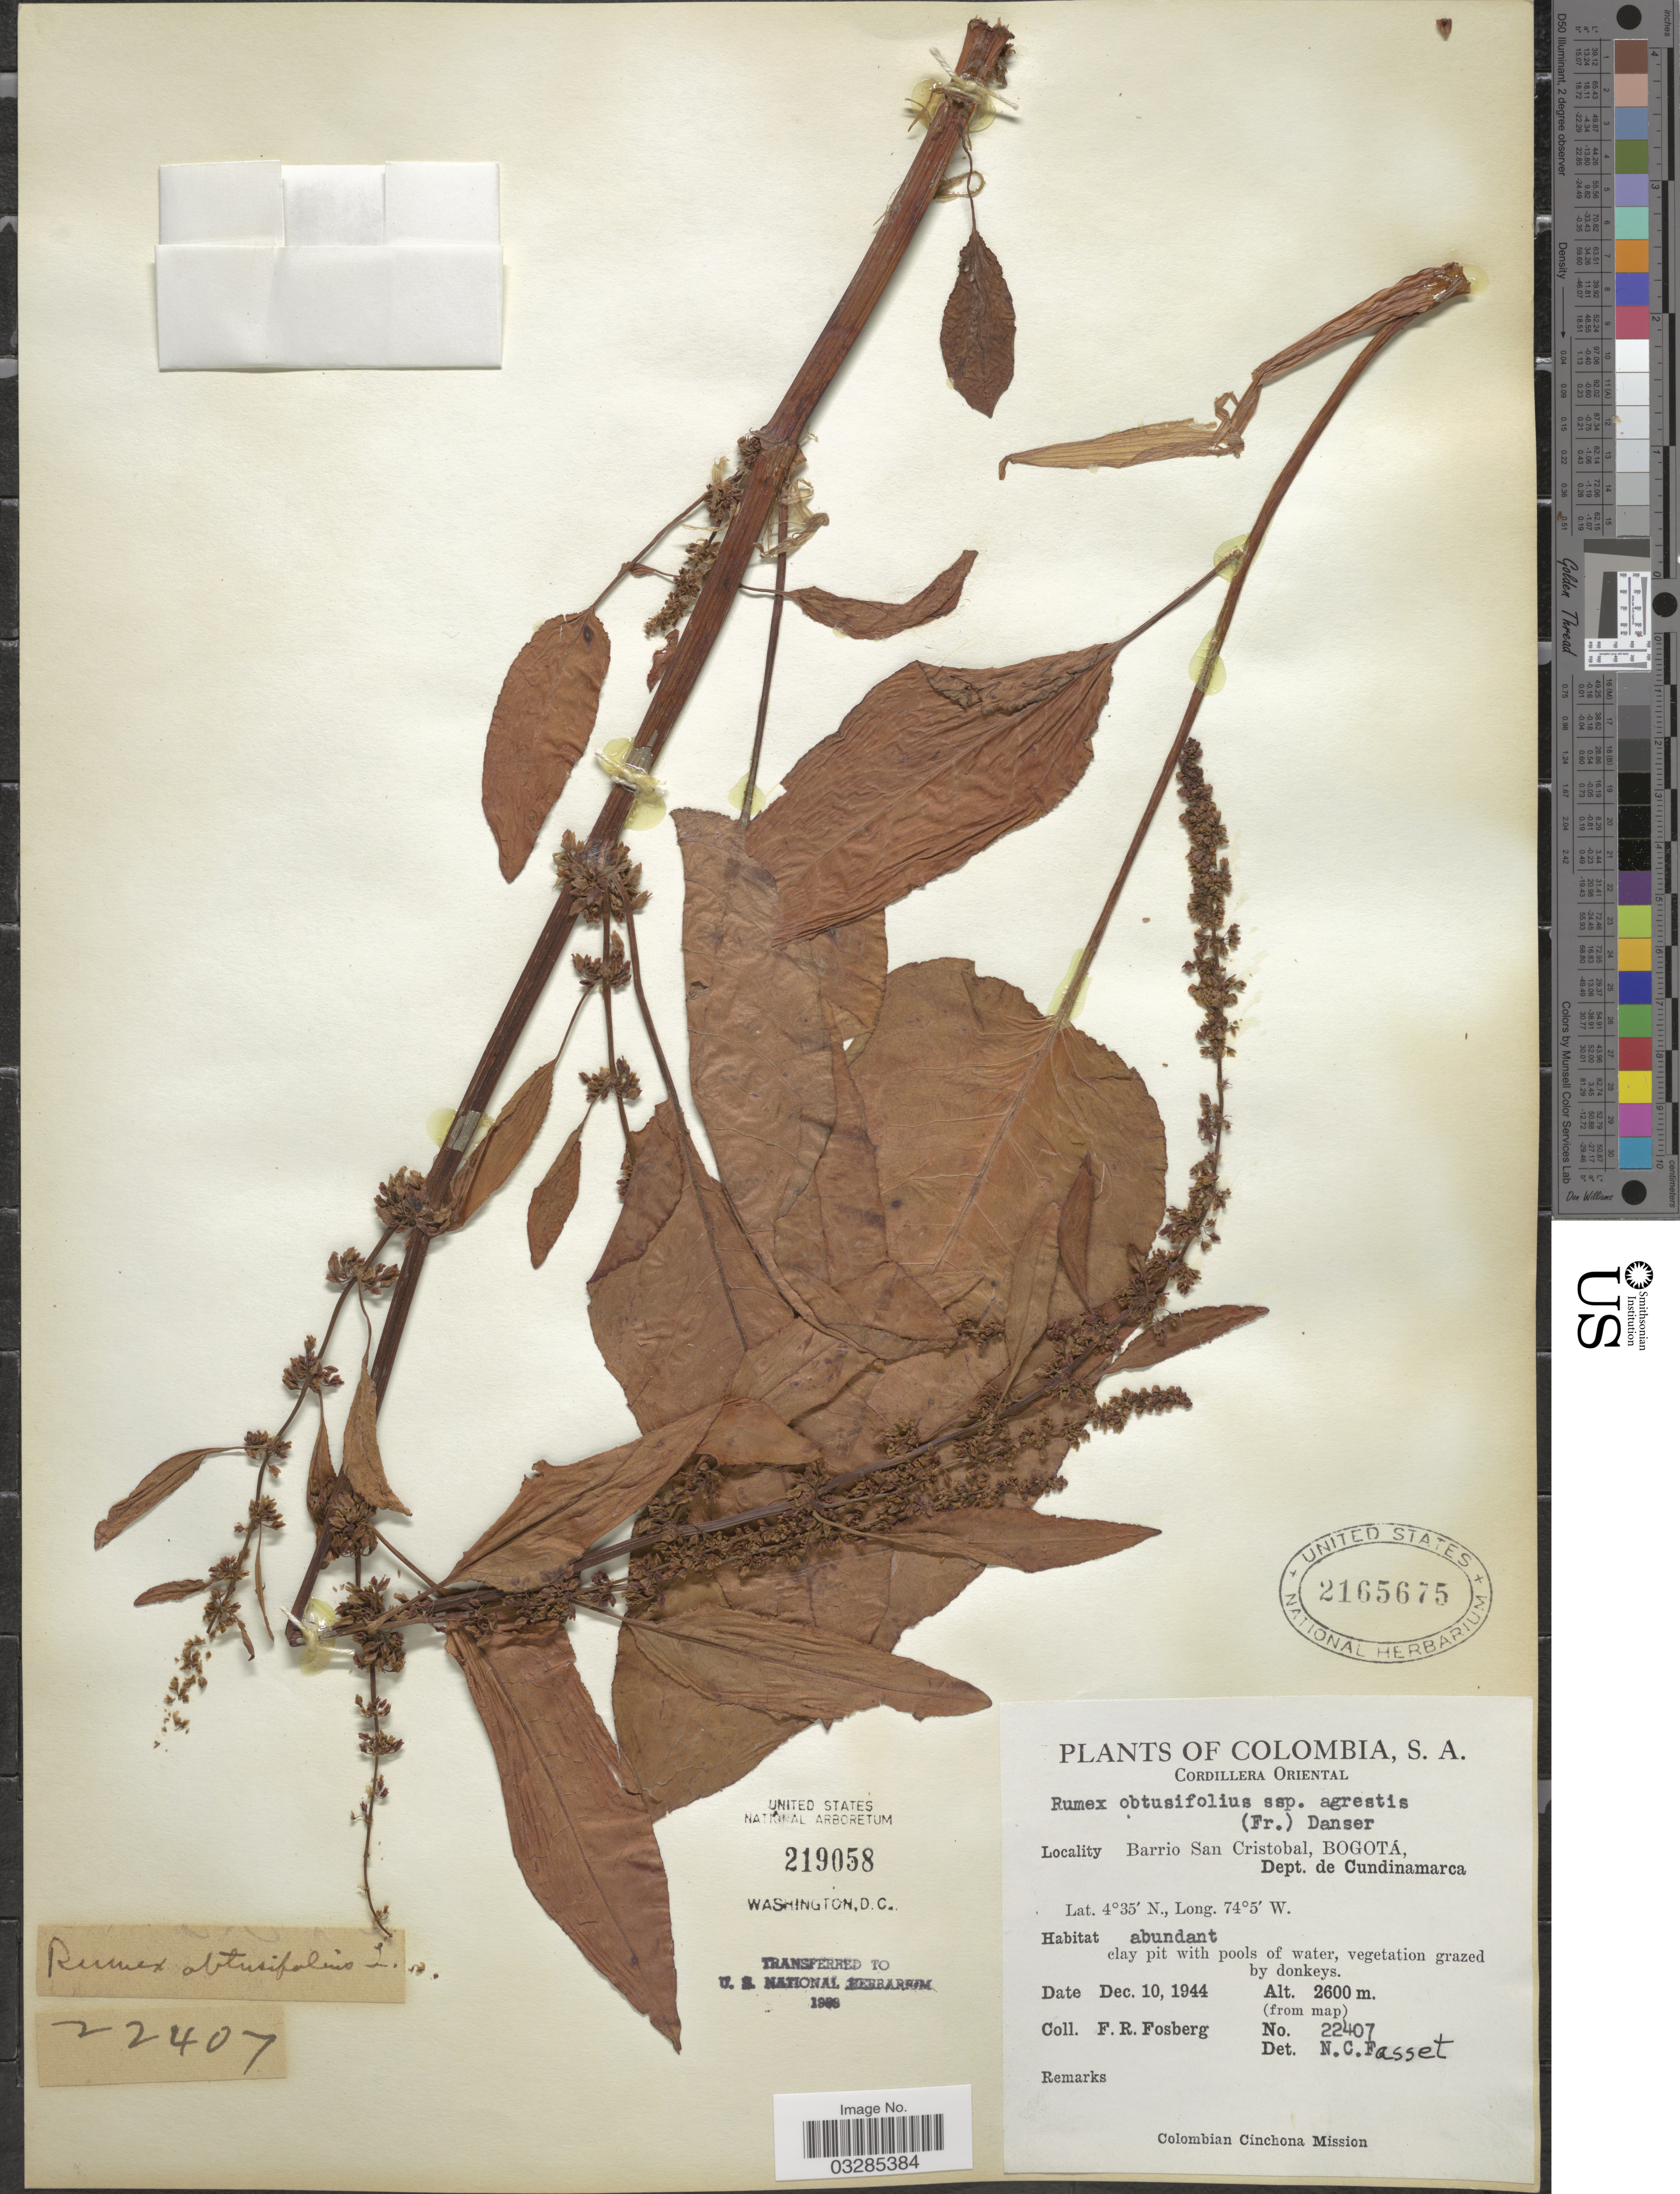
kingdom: Plantae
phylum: Tracheophyta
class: Magnoliopsida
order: Caryophyllales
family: Polygonaceae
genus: Rumex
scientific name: Rumex obtusifolius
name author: L.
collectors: F. R. Fosberg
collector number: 22407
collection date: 1944-12-10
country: Colombia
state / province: Cundinamarca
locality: Cordillera Oriental. Barrio San Cristobal, Bogotá. Dept. de Cundinamarca.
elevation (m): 2600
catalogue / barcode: US 2165675